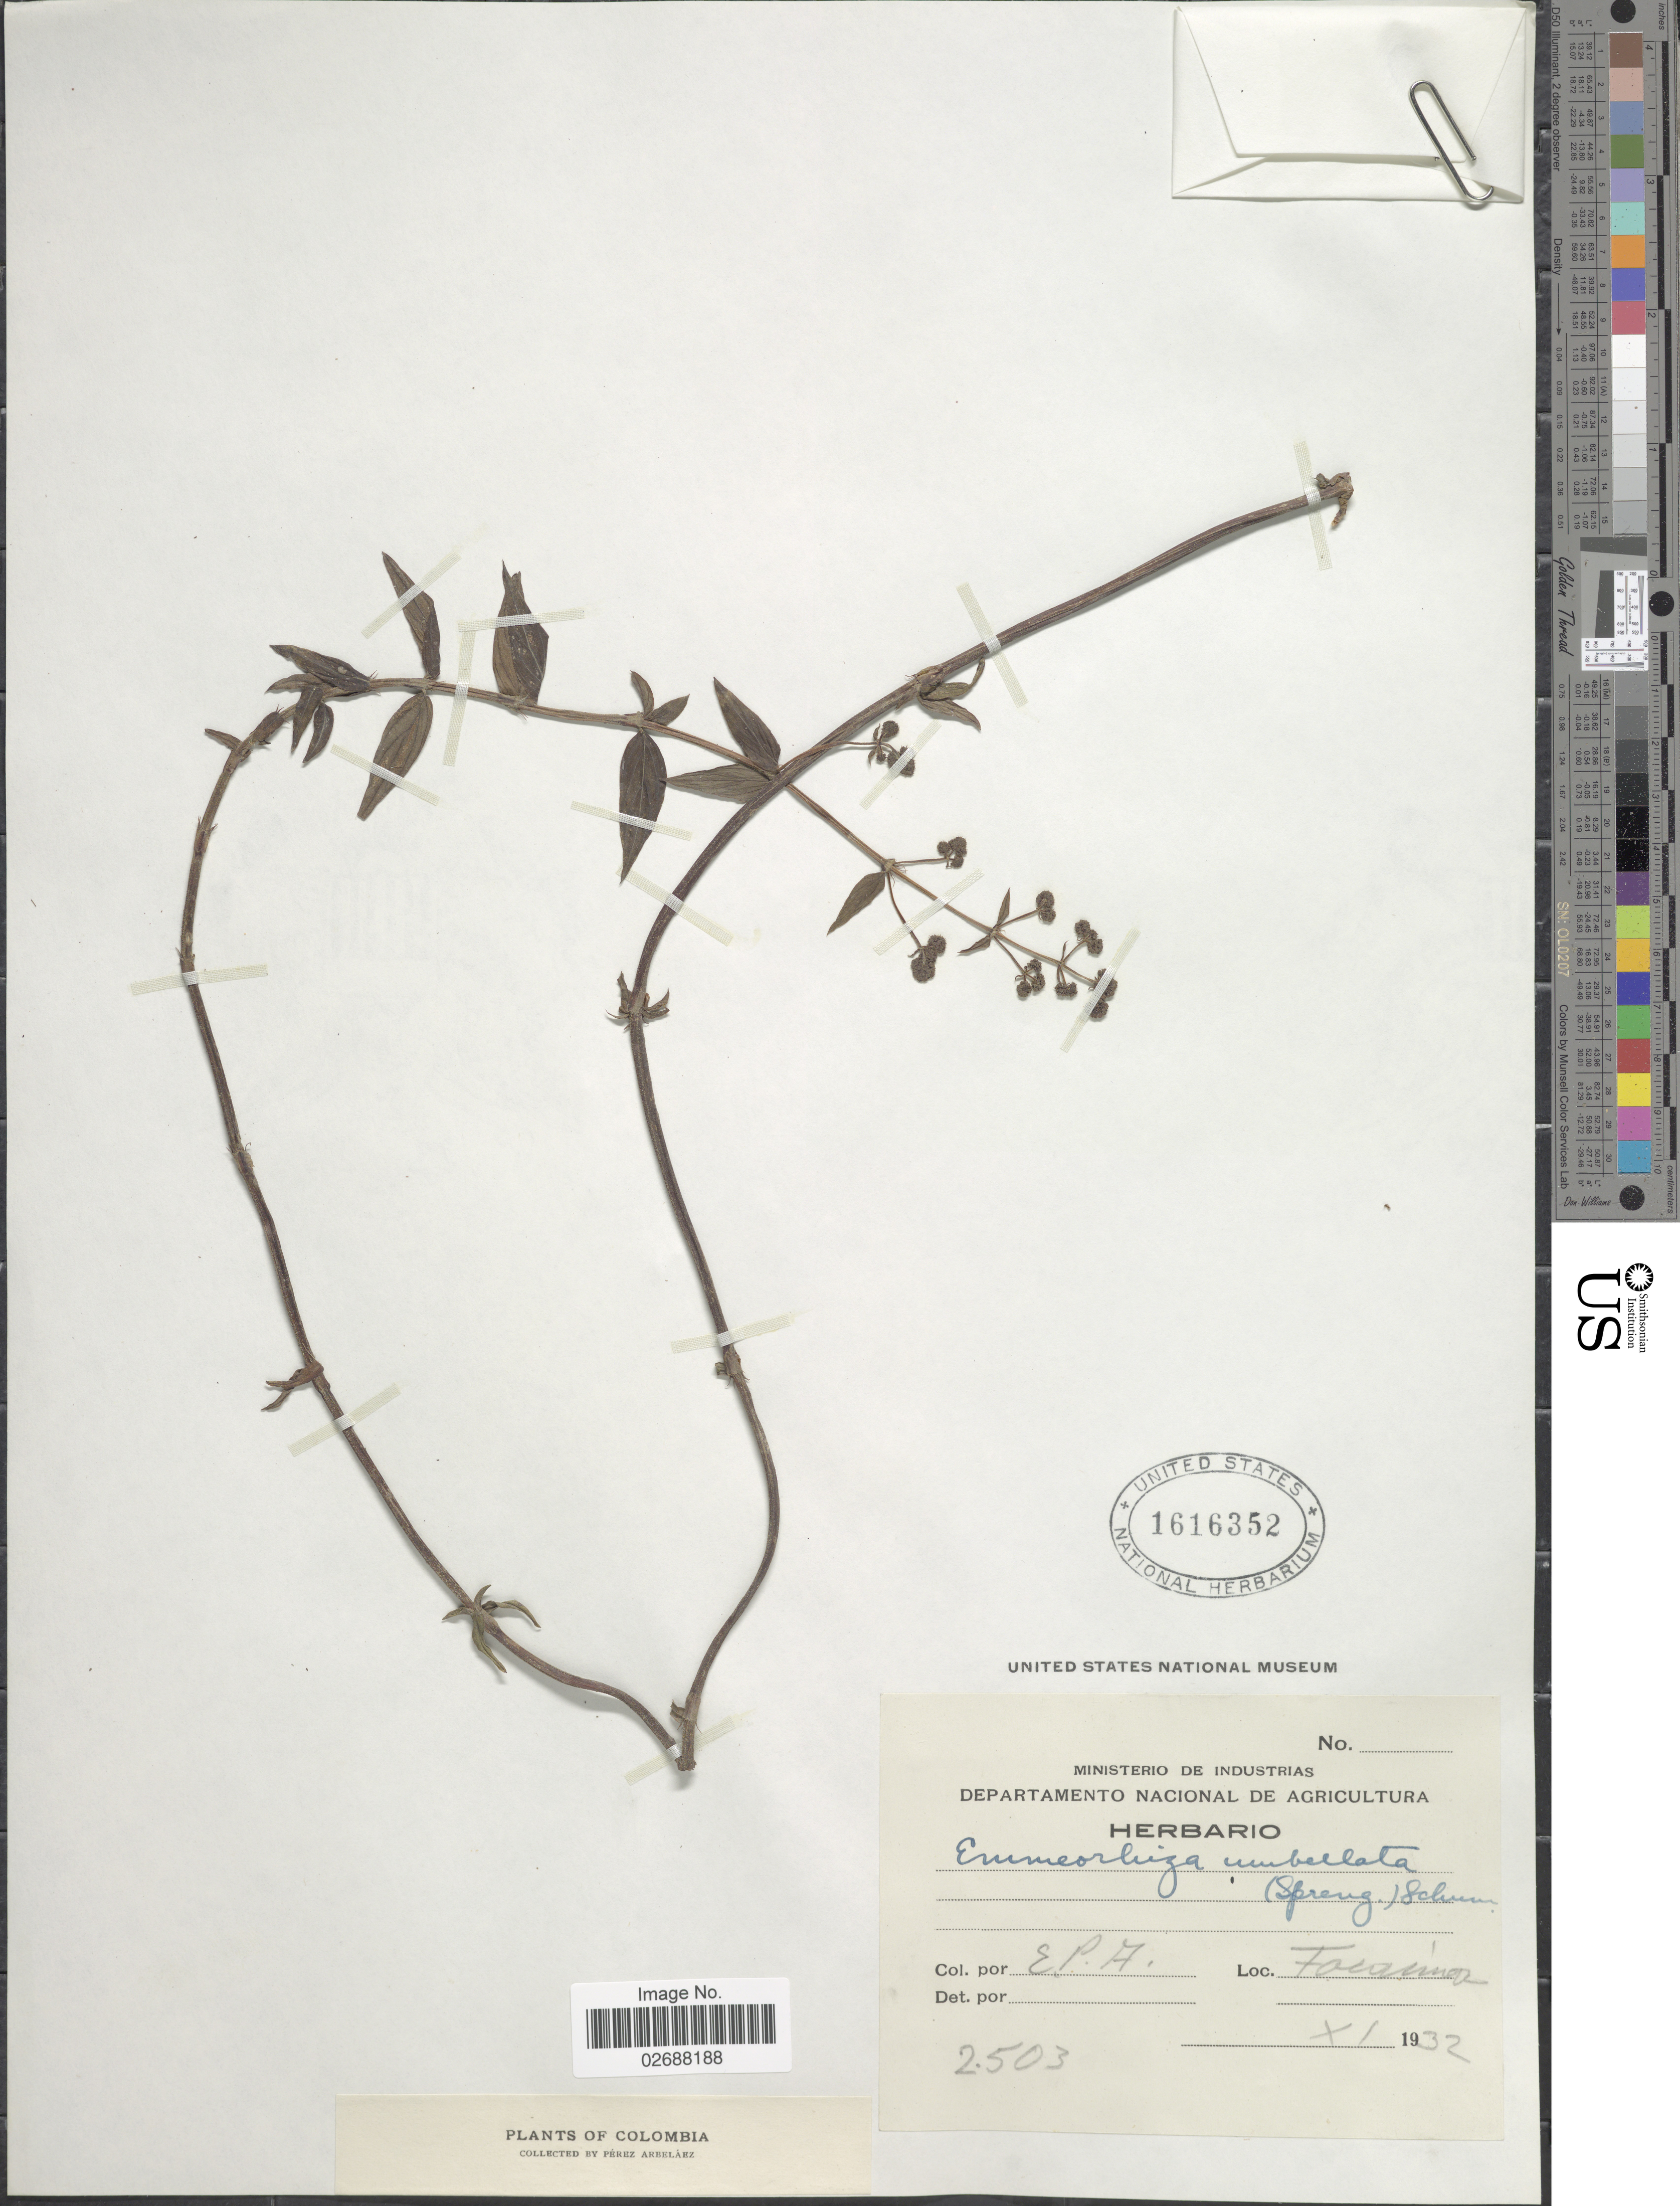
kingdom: Plantae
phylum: Tracheophyta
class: Magnoliopsida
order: Gentianales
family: Rubiaceae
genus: Emmeorhiza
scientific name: Emmeorhiza umbellata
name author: (Spreng.) K. Schum.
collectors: E. Pérez Arbeláez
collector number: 2503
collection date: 1932-11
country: Colombia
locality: Tocaima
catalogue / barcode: US 1616352